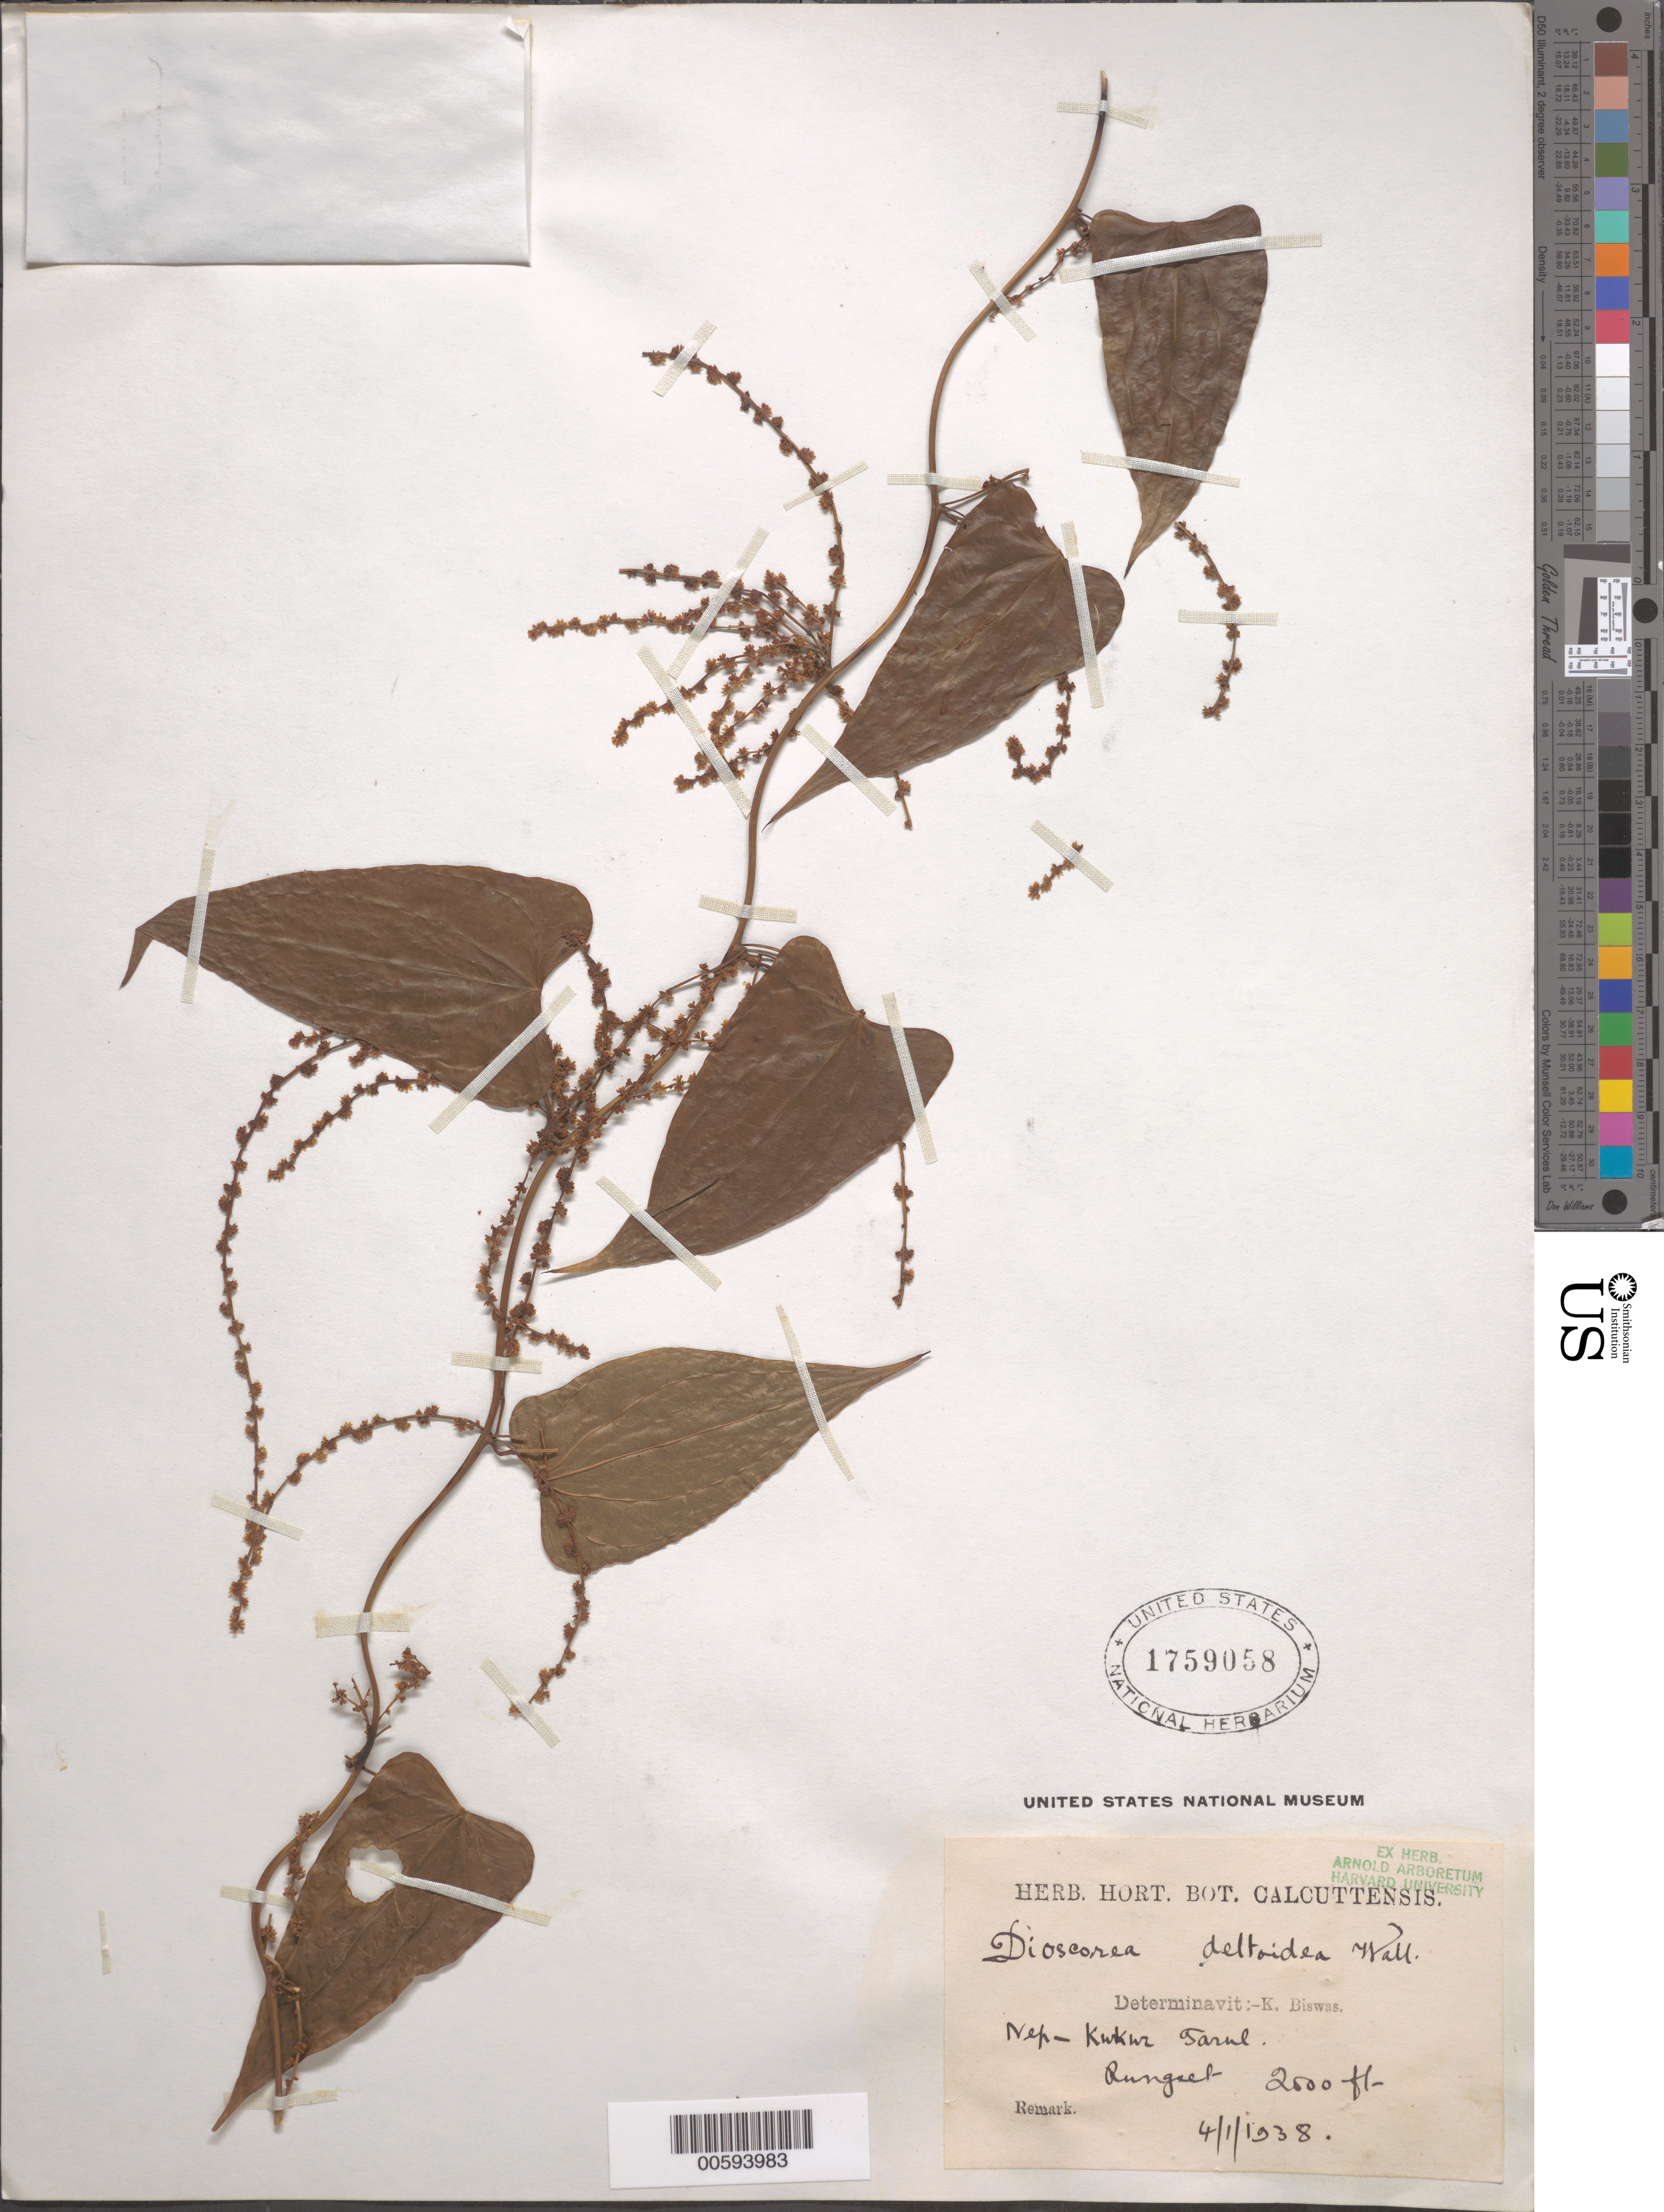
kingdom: Plantae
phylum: Tracheophyta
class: Liliopsida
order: Dioscoreales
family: Dioscoreaceae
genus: Dioscorea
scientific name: Dioscorea deltoidea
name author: Wall.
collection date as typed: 01 Apr 1938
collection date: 1938-04-01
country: India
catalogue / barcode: US 1759058